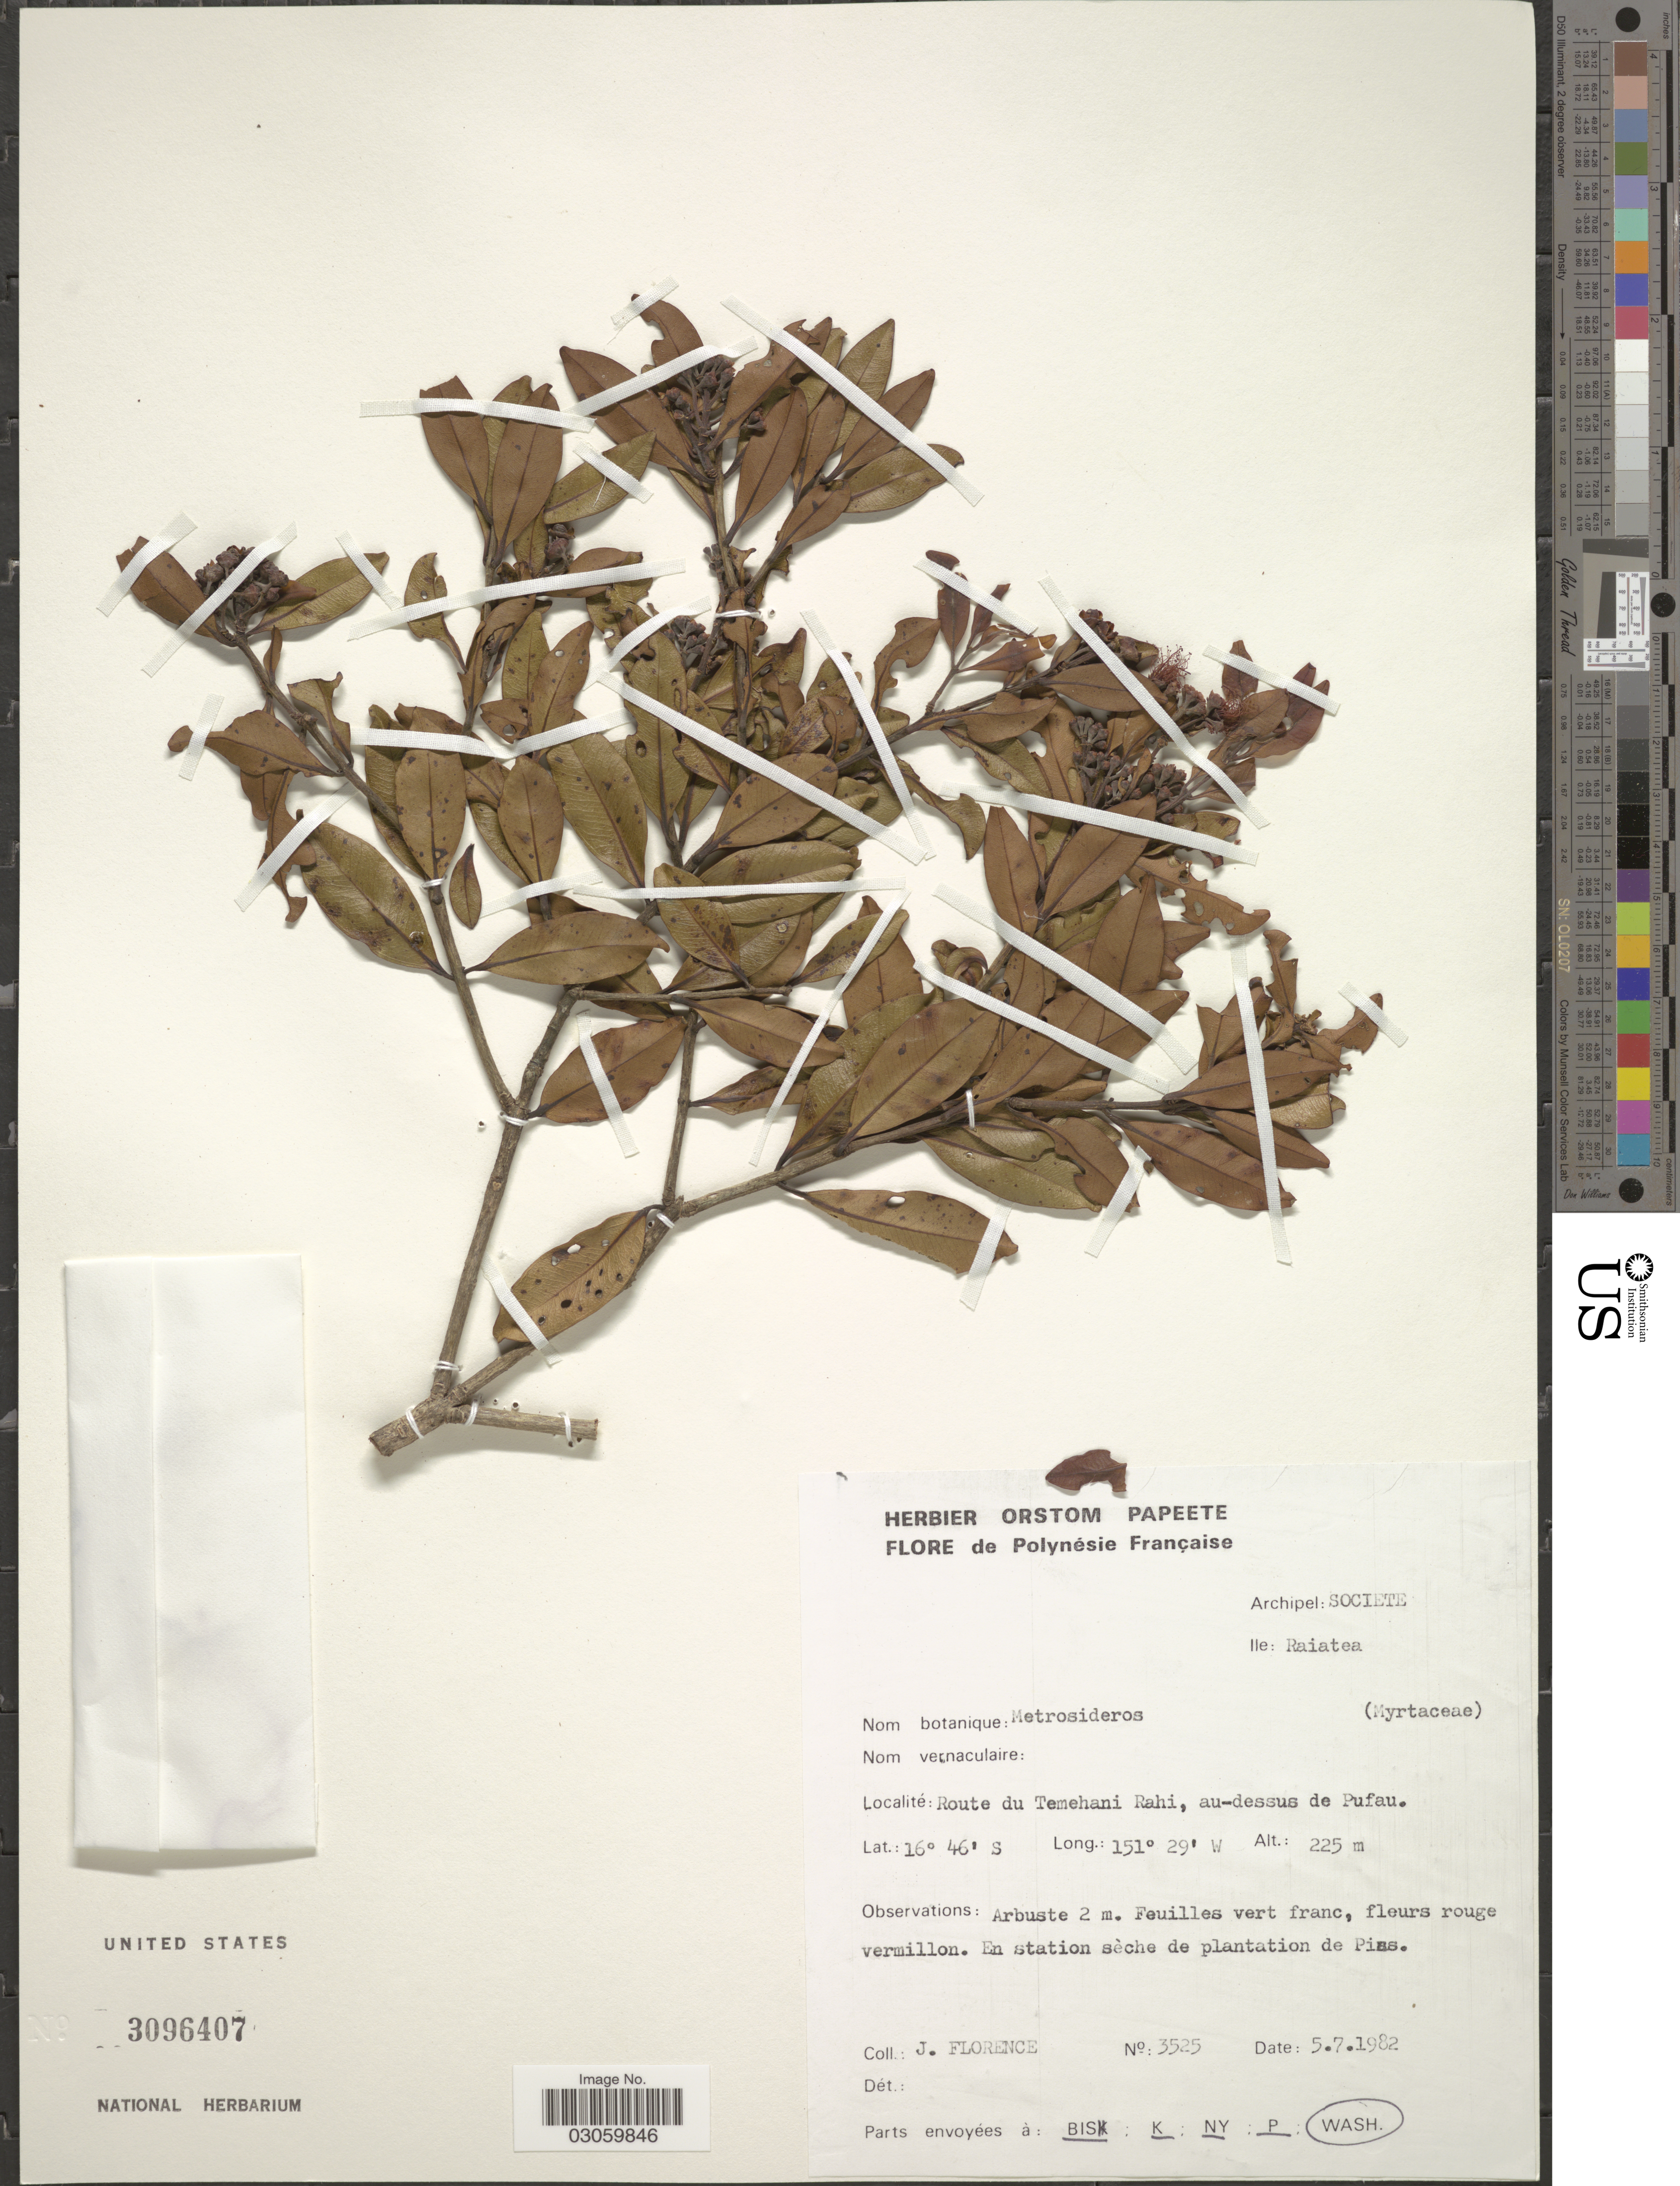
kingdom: Plantae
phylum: Tracheophyta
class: Magnoliopsida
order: Myrtales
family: Myrtaceae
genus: Metrosideros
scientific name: Metrosideros sp.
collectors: J. Florence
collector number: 3525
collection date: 1982-07-05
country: French Polynesia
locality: Polynésie Française. Archipel: Societe. Ile: Raiatea. Route du Temehani Rahi, au-dessus de Pufau.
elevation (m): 225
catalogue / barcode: US 3096407